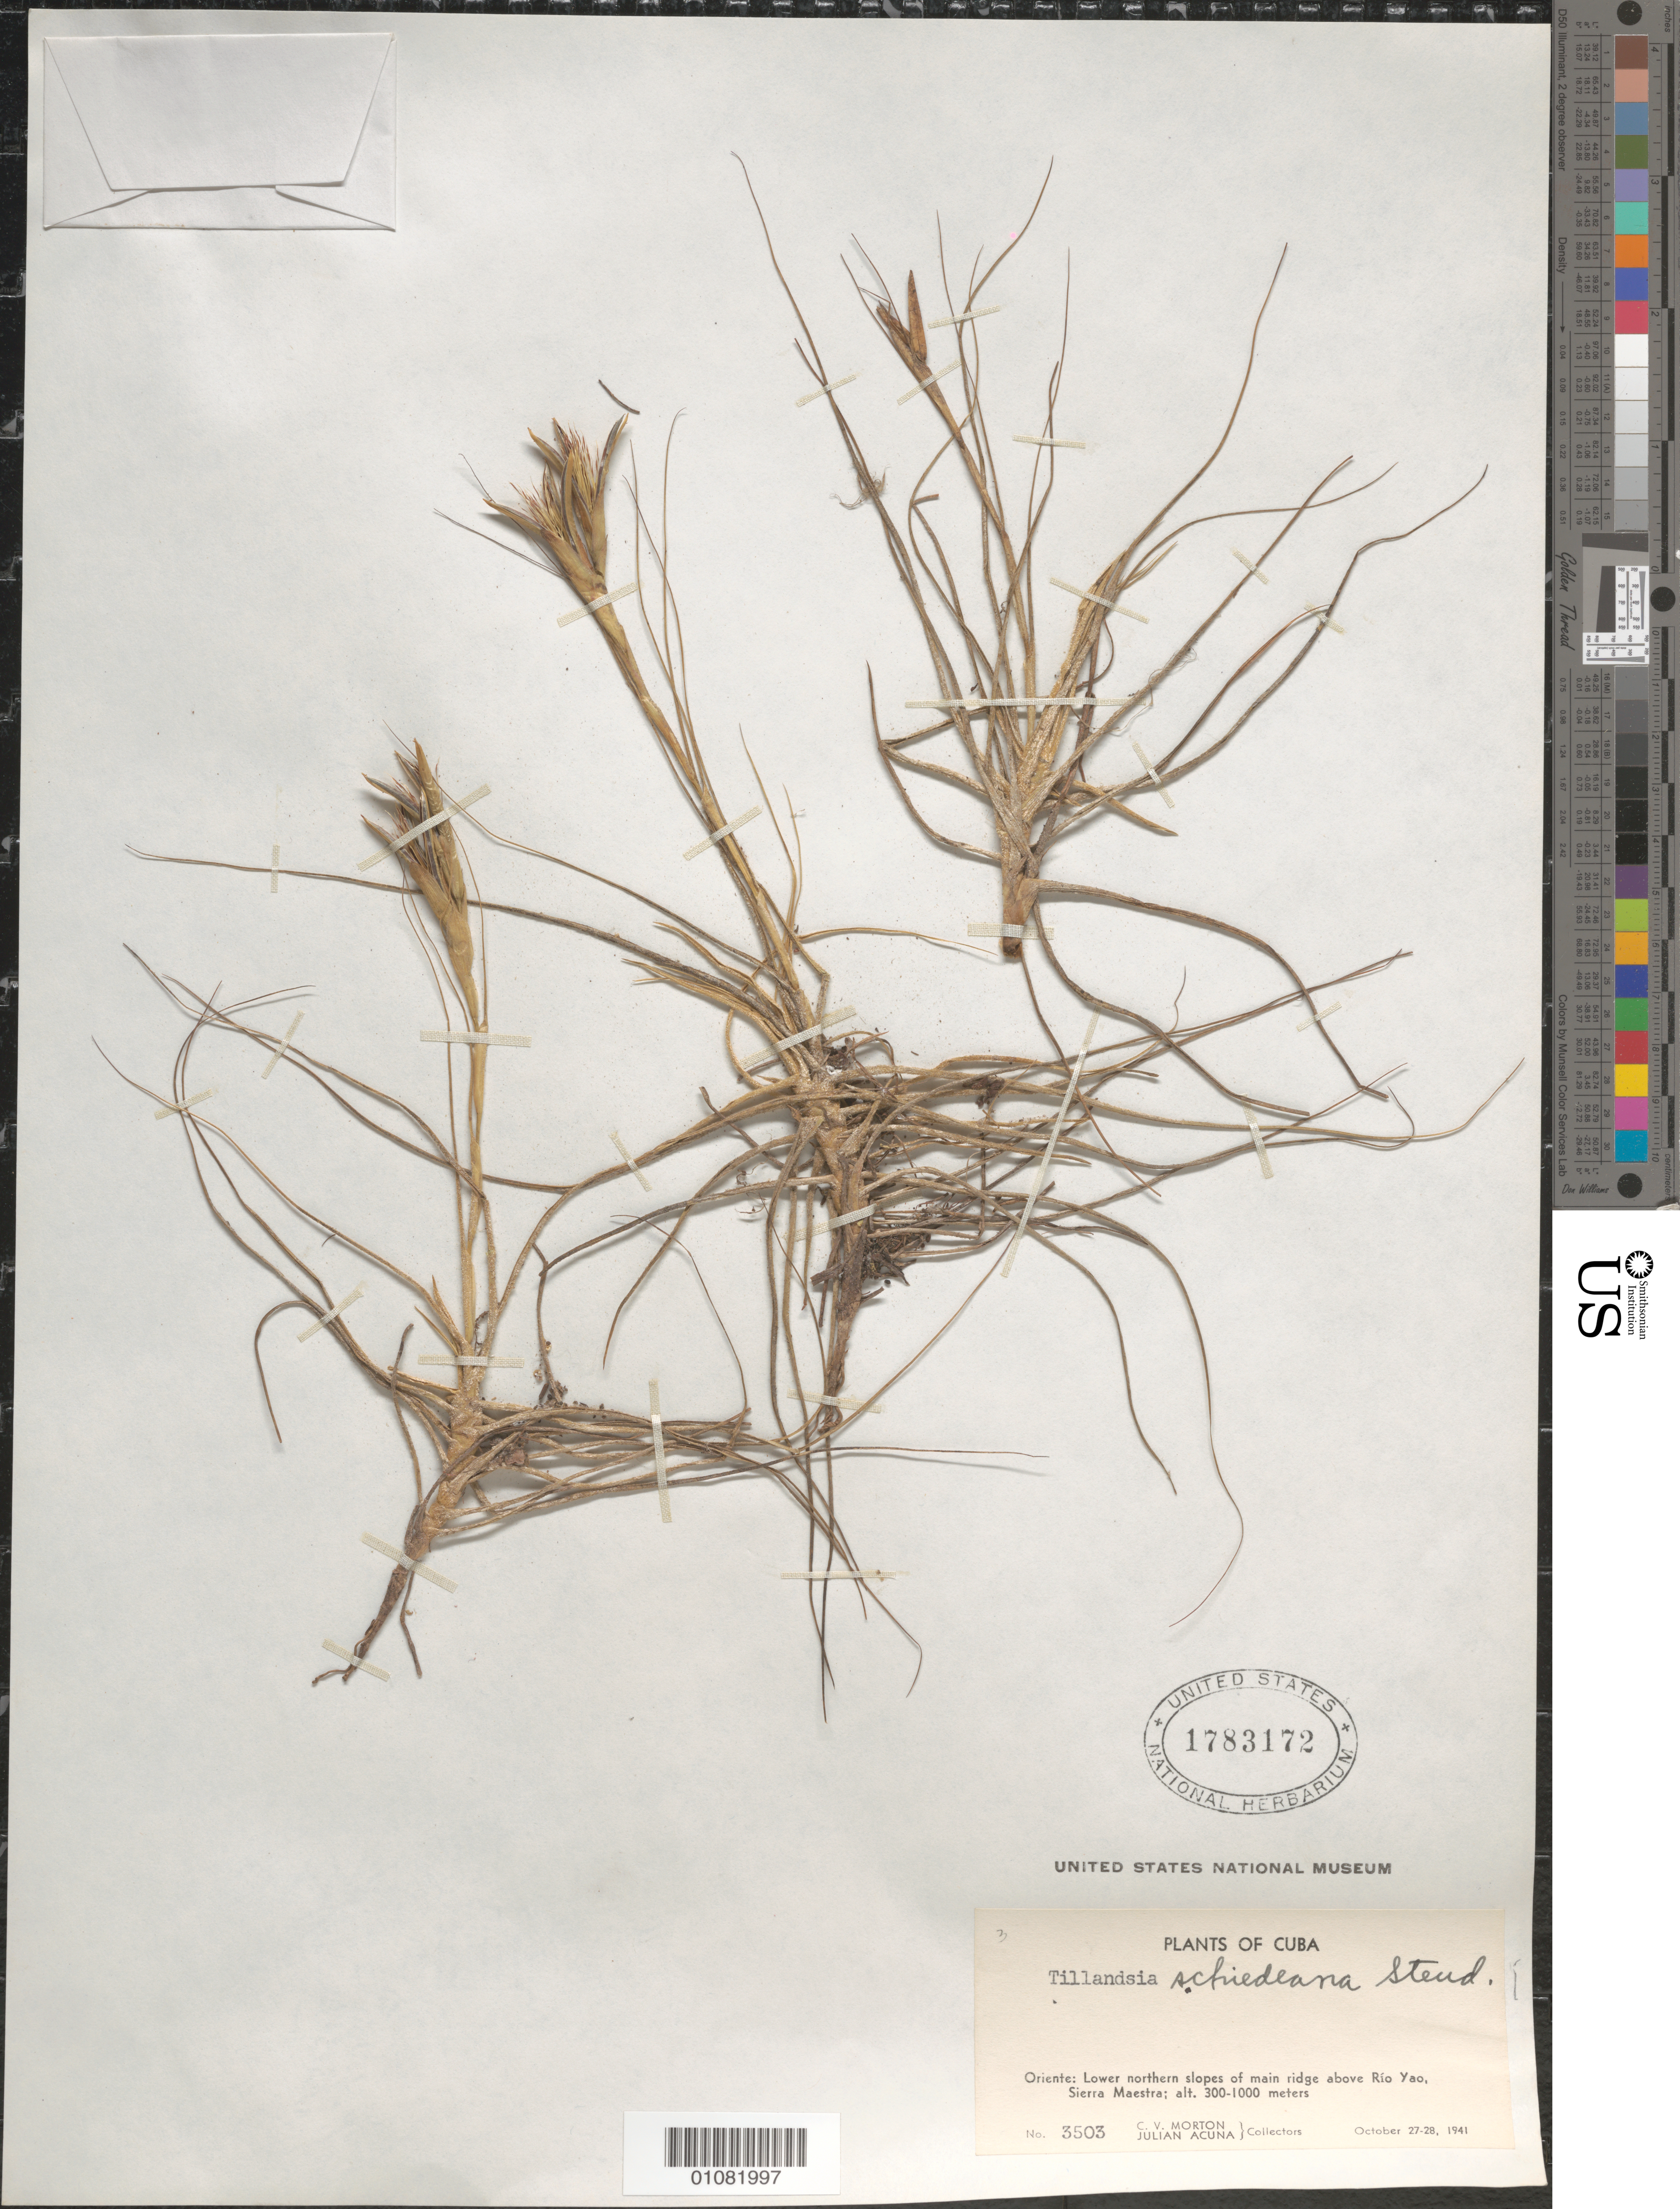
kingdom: Plantae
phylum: Tracheophyta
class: Liliopsida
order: Poales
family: Bromeliaceae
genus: Tillandsia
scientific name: Tillandsia schiedeana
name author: Steud.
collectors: C. V. Morton & J. Acuña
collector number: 3503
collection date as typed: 27 Oct 1941 to 28 Oct 1941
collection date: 1941-10-27/1941-10-28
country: Cuba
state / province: Granma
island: Cuba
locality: Oriente: Lower northern slopes of main ridge above Río Yao, Sierra Maestra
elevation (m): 300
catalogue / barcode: US 1783172